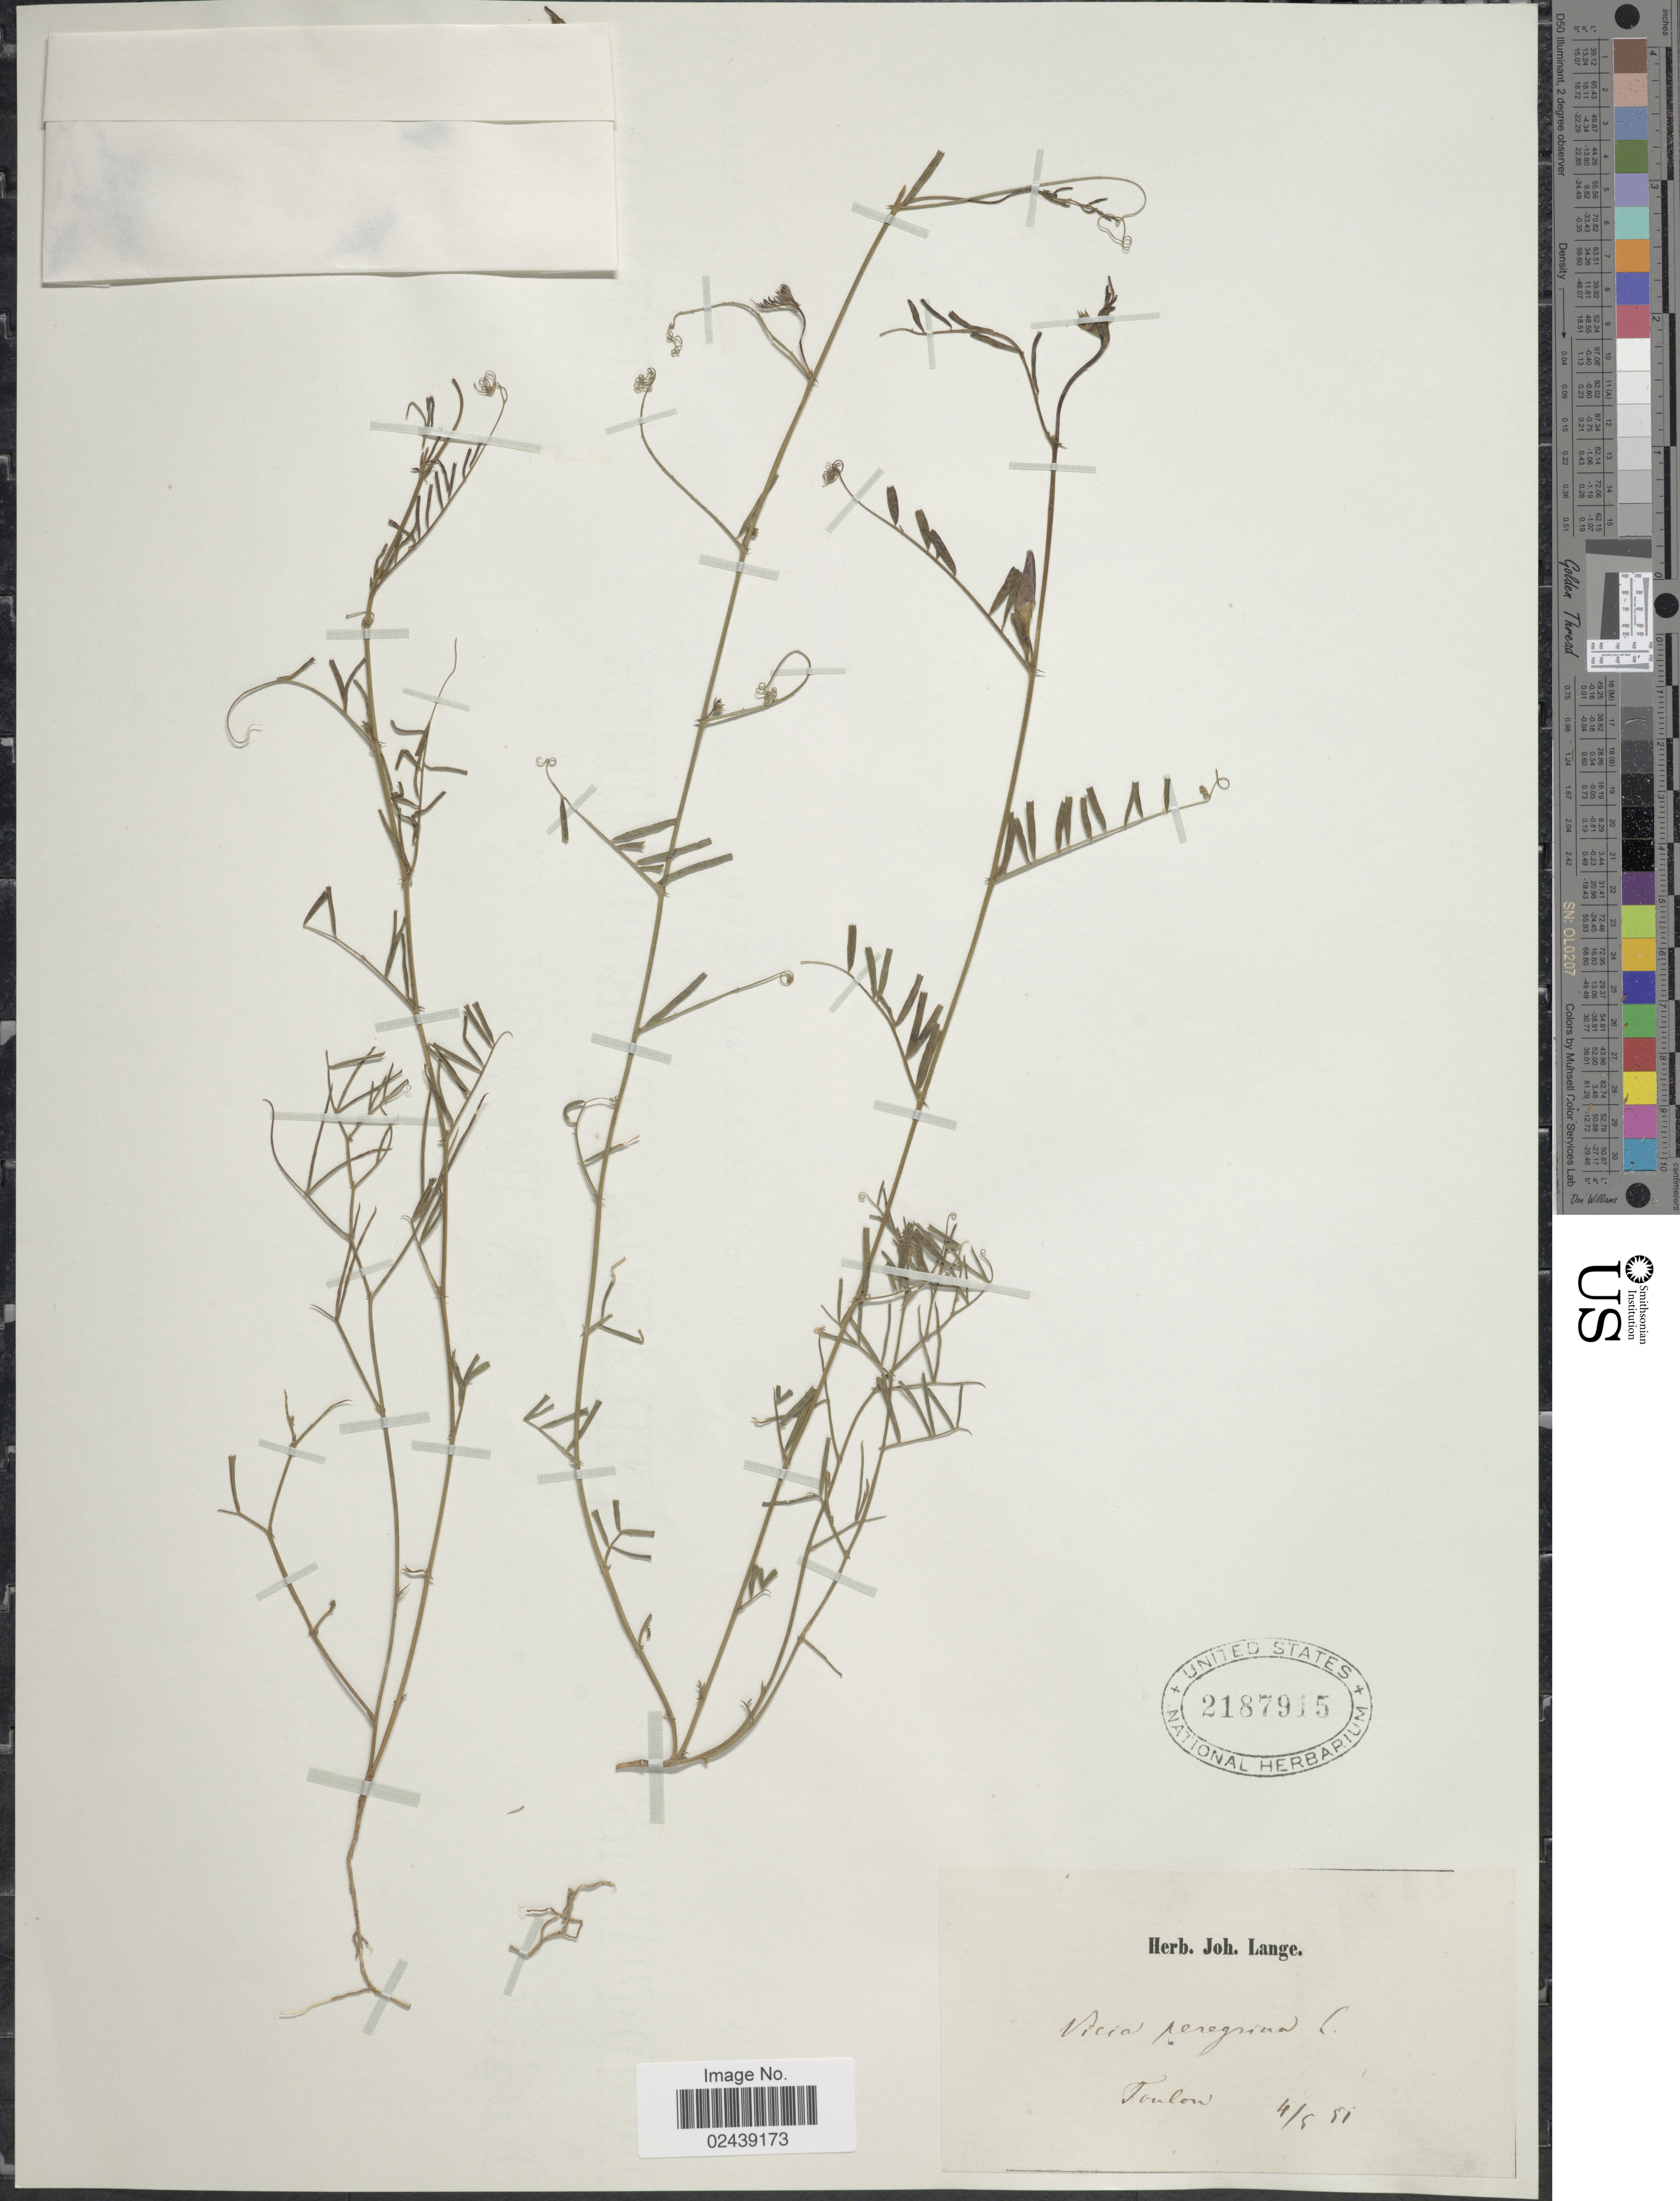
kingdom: Plantae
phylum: Tracheophyta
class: Magnoliopsida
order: Fabales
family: Fabaceae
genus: Vicia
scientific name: Vicia peregrina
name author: L.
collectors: ex herb. Joh. Lange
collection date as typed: Transcribed d/m/y: 4/5/81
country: France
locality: Toulon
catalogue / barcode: US 2187915